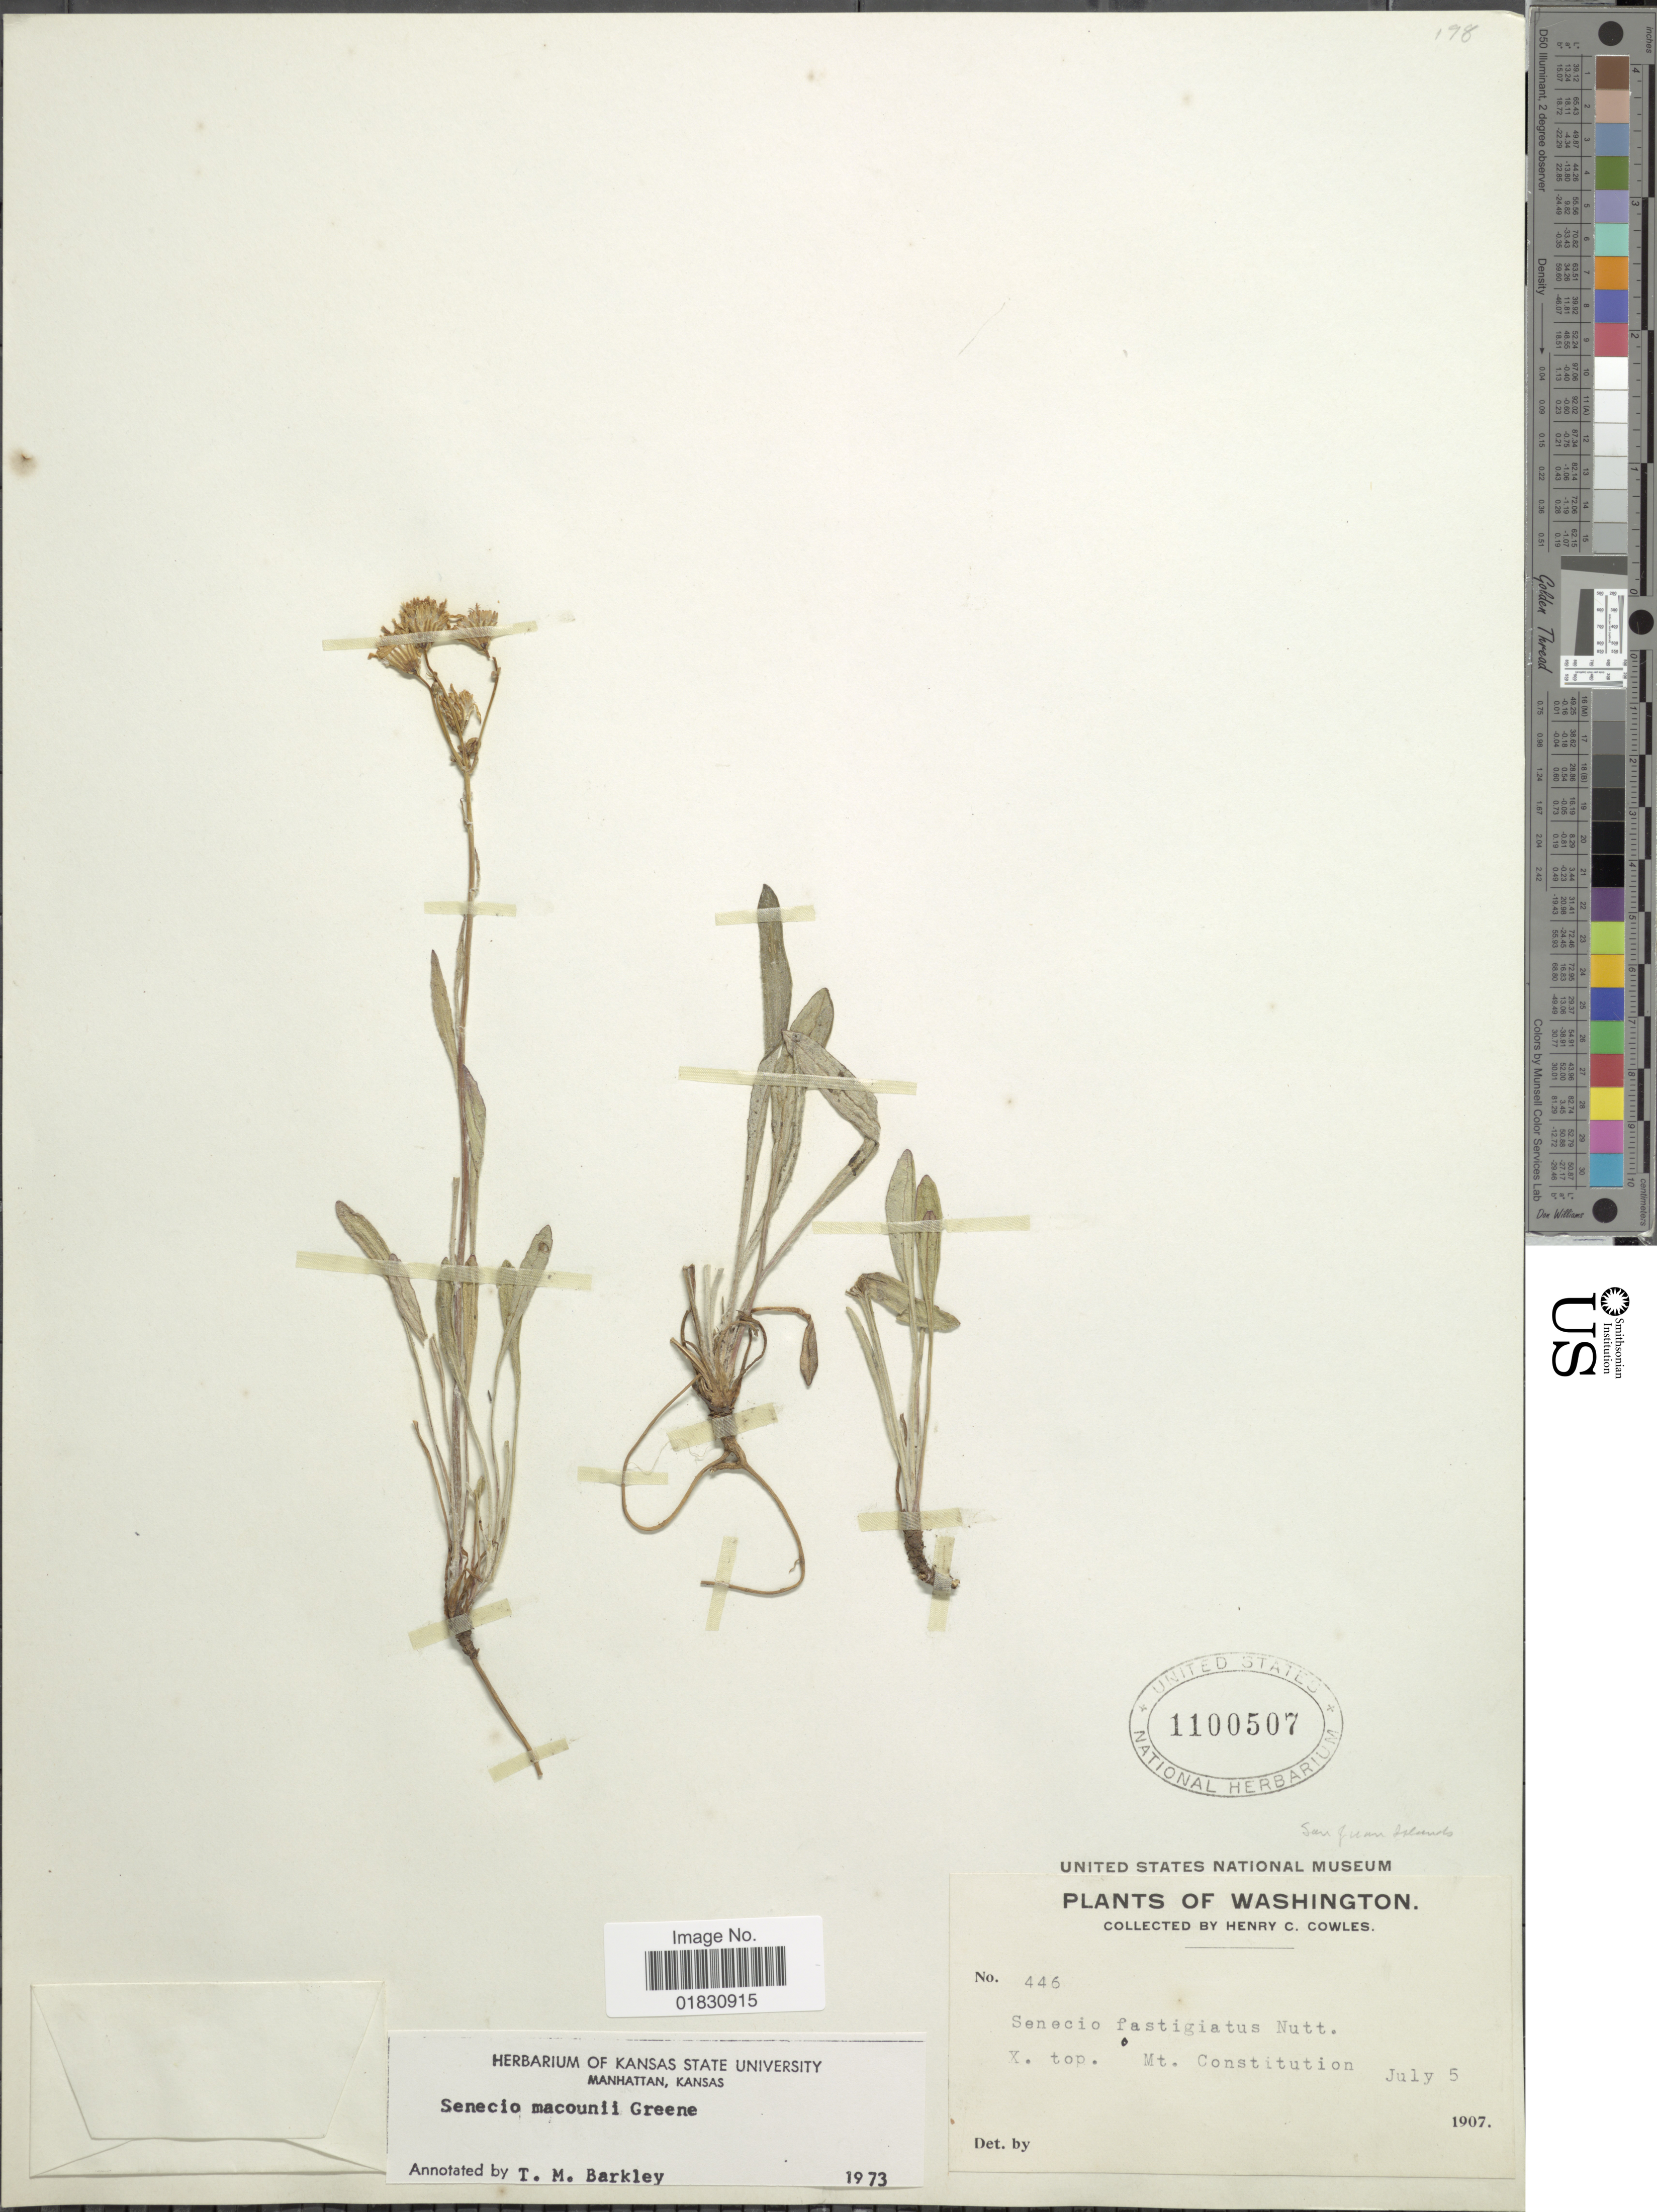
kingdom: Plantae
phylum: Tracheophyta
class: Magnoliopsida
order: Asterales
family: Asteraceae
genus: Packera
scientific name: Packera macounii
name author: (Greene) W.A. Weber & Á. Löve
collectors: H. Cowles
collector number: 446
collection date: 1907-07-05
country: United States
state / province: Washington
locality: X. Top, Mt. Constitution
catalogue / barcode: US 1100507